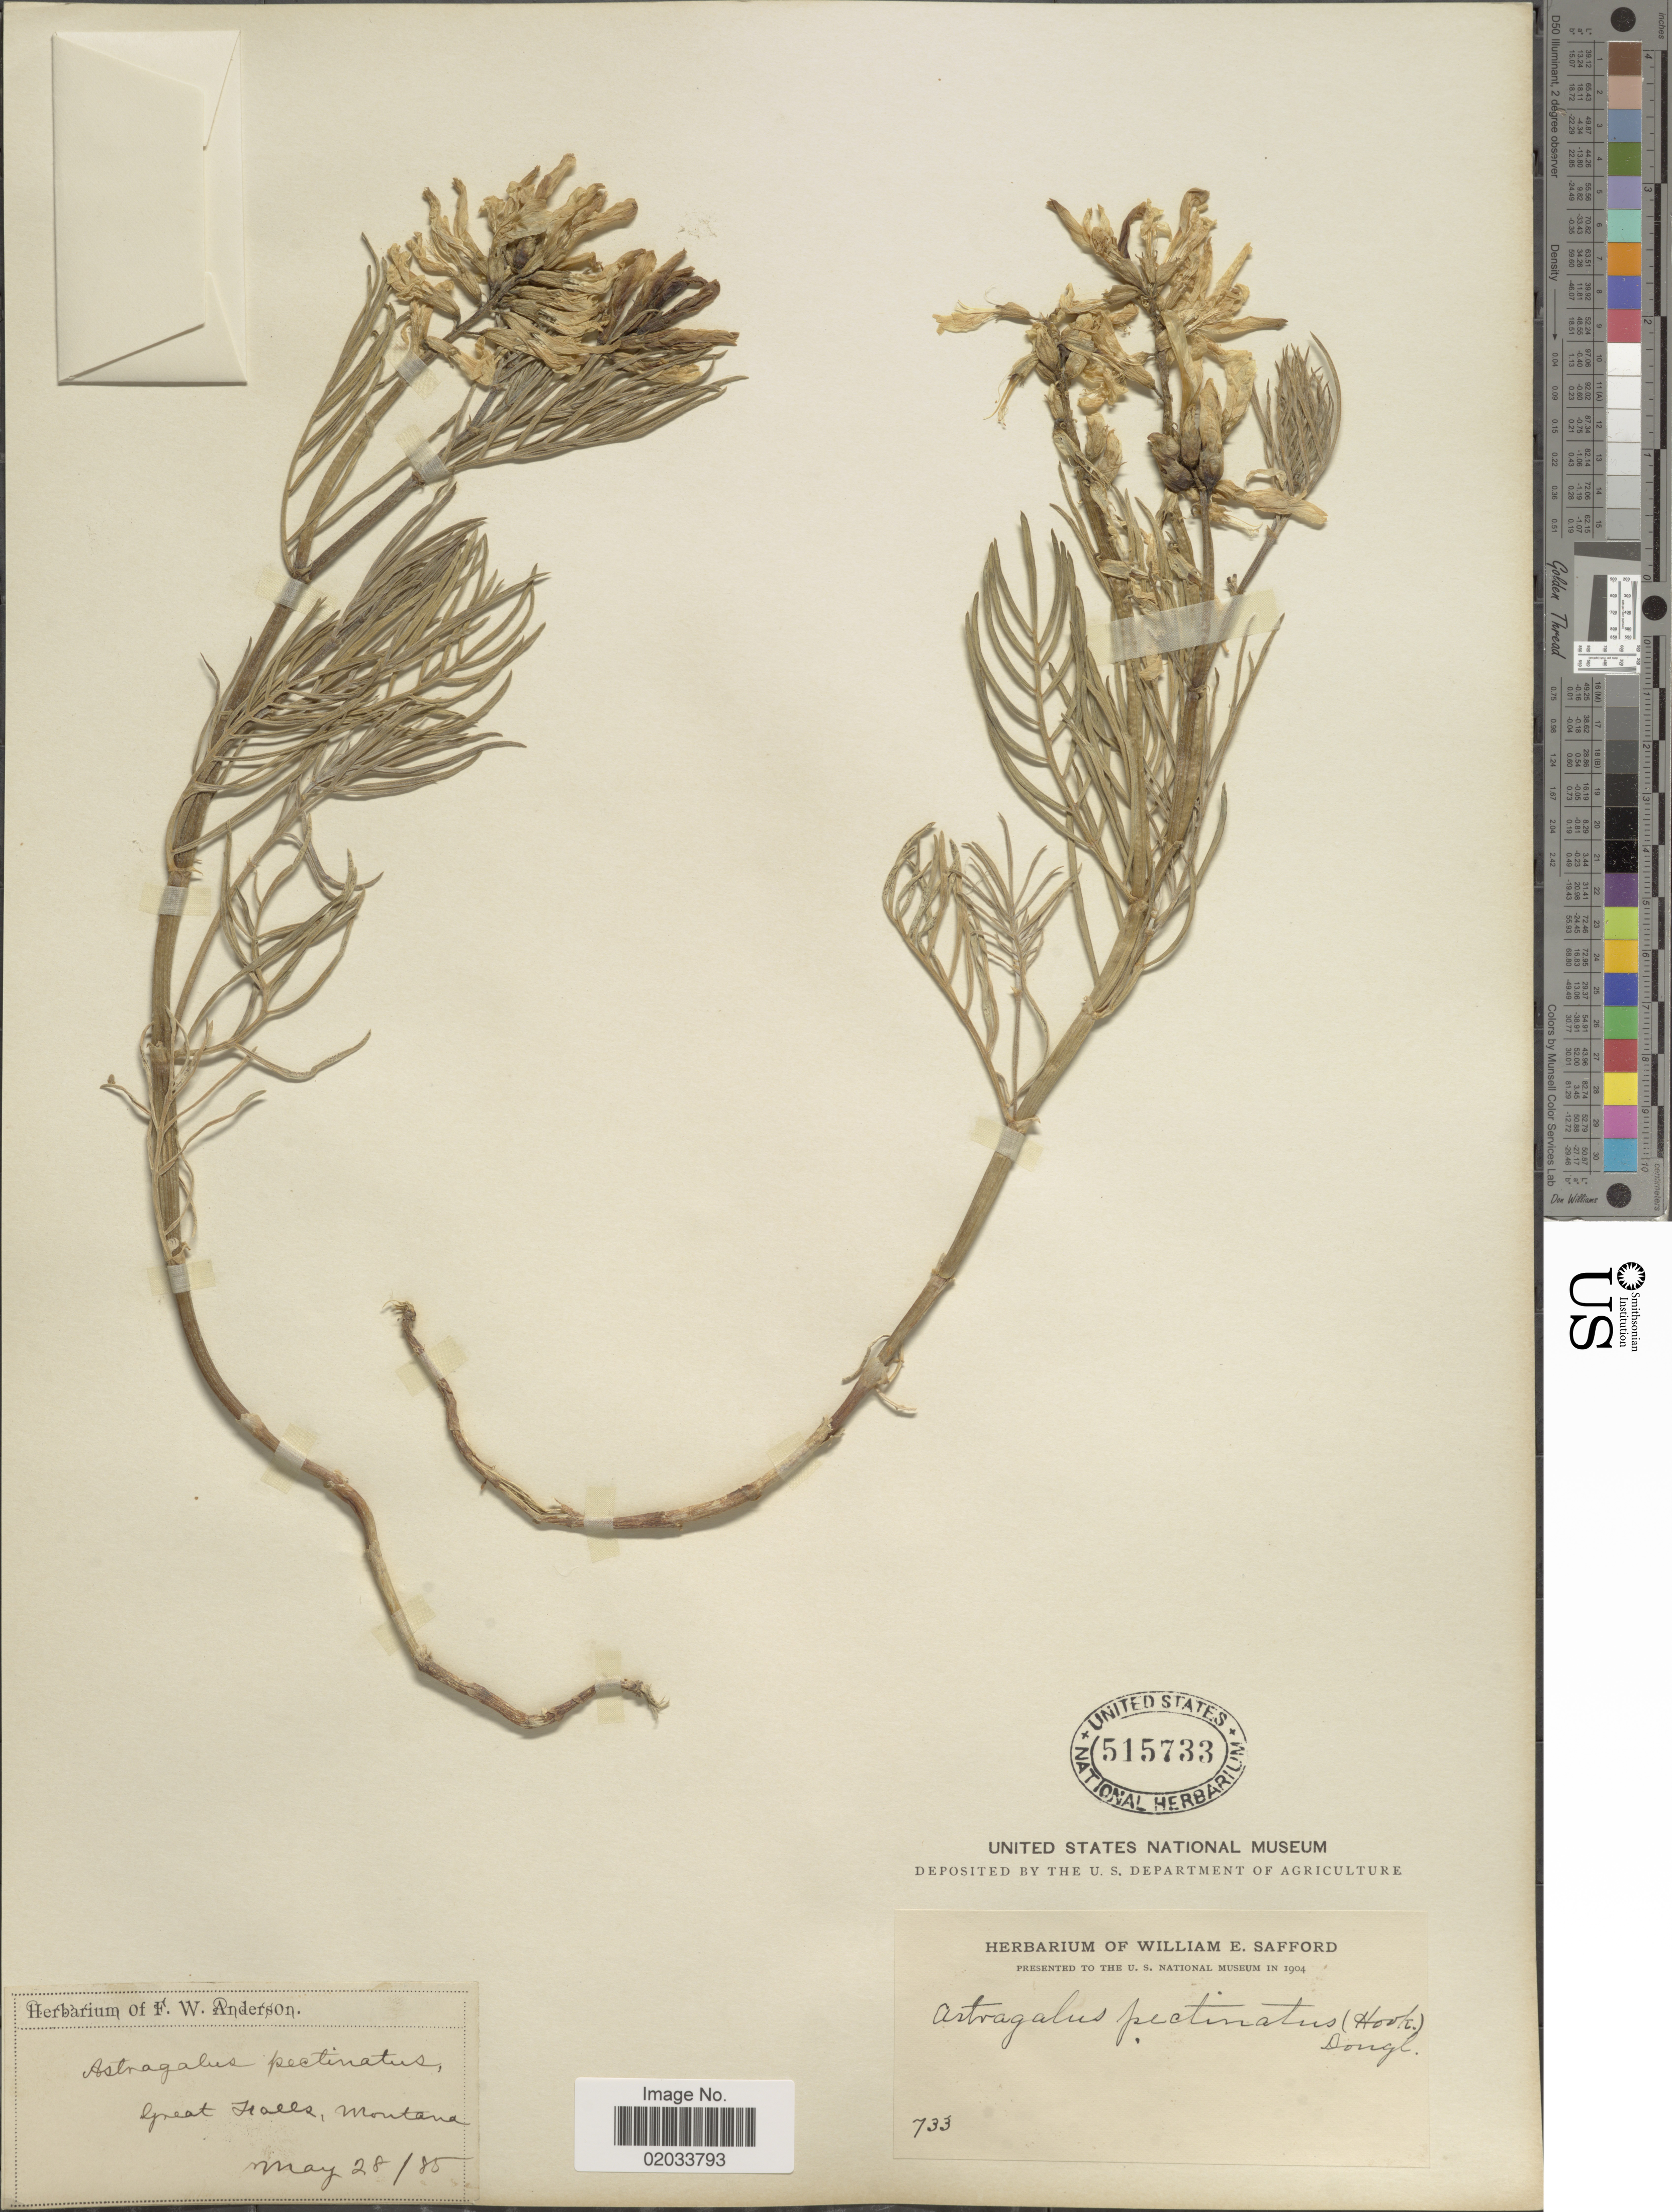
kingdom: Plantae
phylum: Tracheophyta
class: Magnoliopsida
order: Fabales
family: Fabaceae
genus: Astragalus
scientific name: Astragalus pectinatus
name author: (Hook.) G. Don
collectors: ex herb. F.W. Anderson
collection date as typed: Transcribed d/m/y: 28/5/85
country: United States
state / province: Montana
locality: Great Falls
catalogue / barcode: US 515733